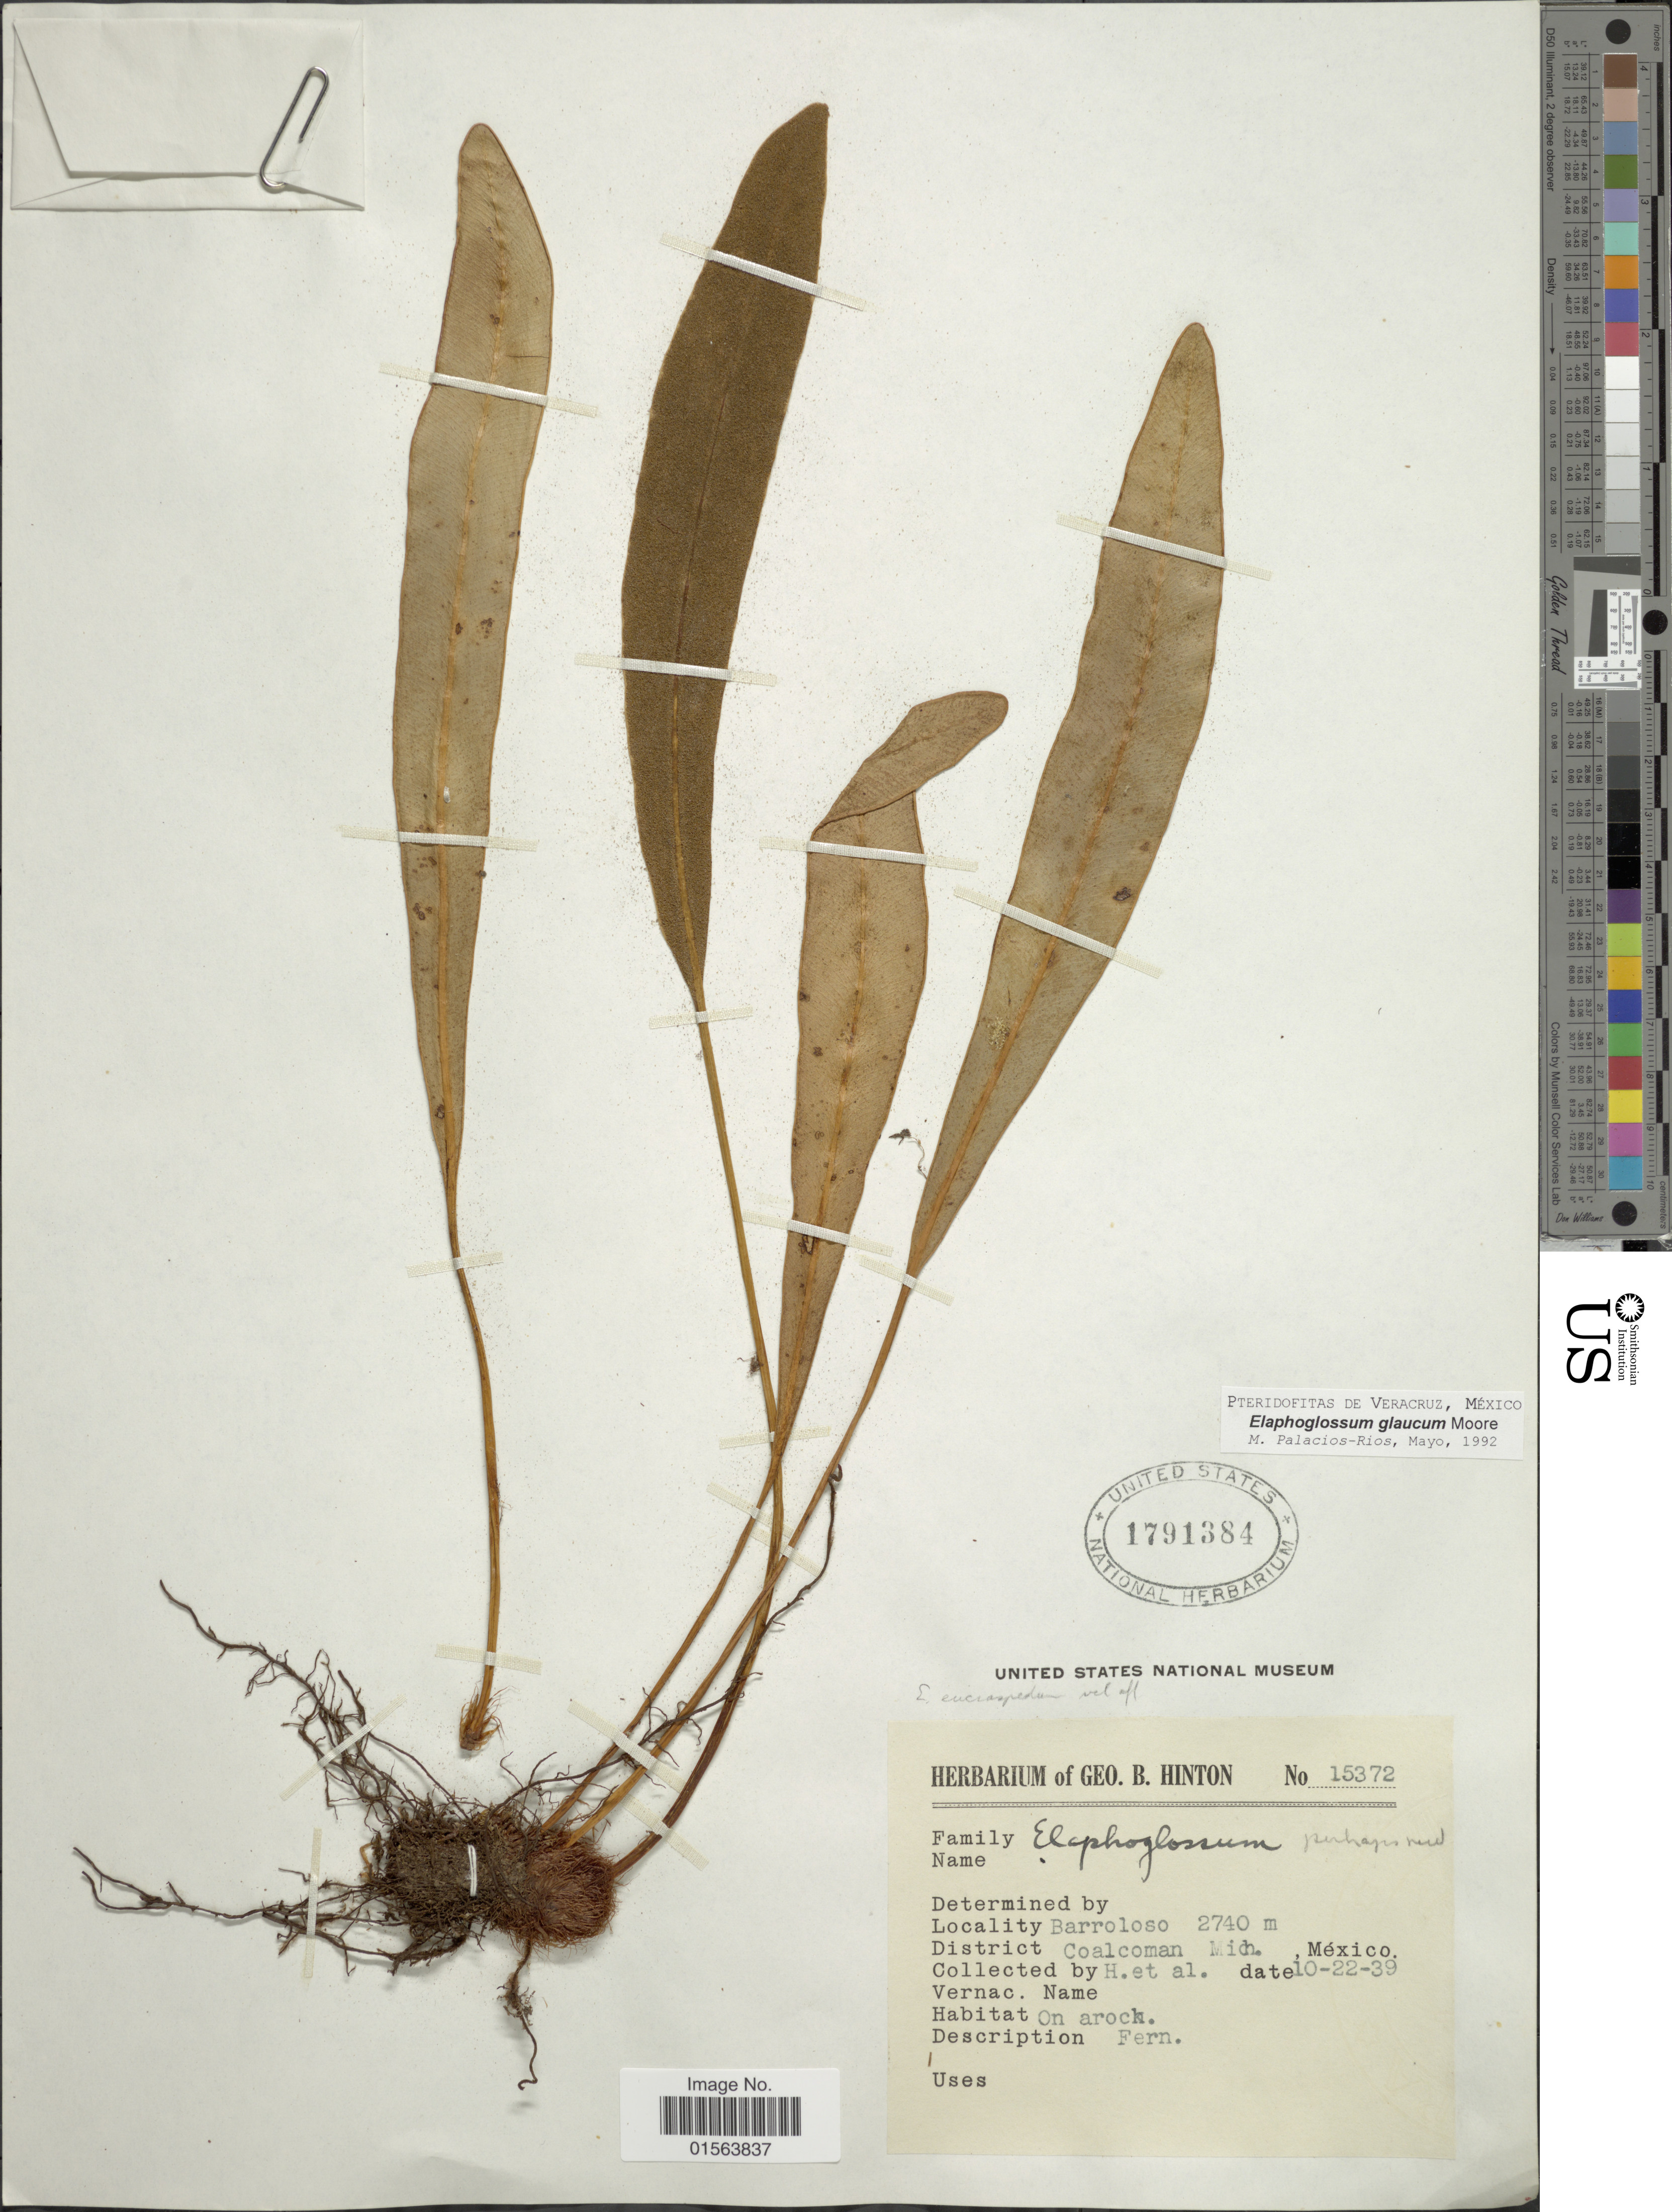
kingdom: Plantae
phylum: Tracheophyta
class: Polypodiopsida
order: Polypodiales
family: Dryopteridaceae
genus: Elaphoglossum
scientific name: Elaphoglossum glaucum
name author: T. Moore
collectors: G. B. Hinton & et al.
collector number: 15372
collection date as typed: Transcribed d/m/y: 22/10/39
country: Mexico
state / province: Michoacán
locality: Barroloso, District Coalcoman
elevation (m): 2740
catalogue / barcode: US 1791384